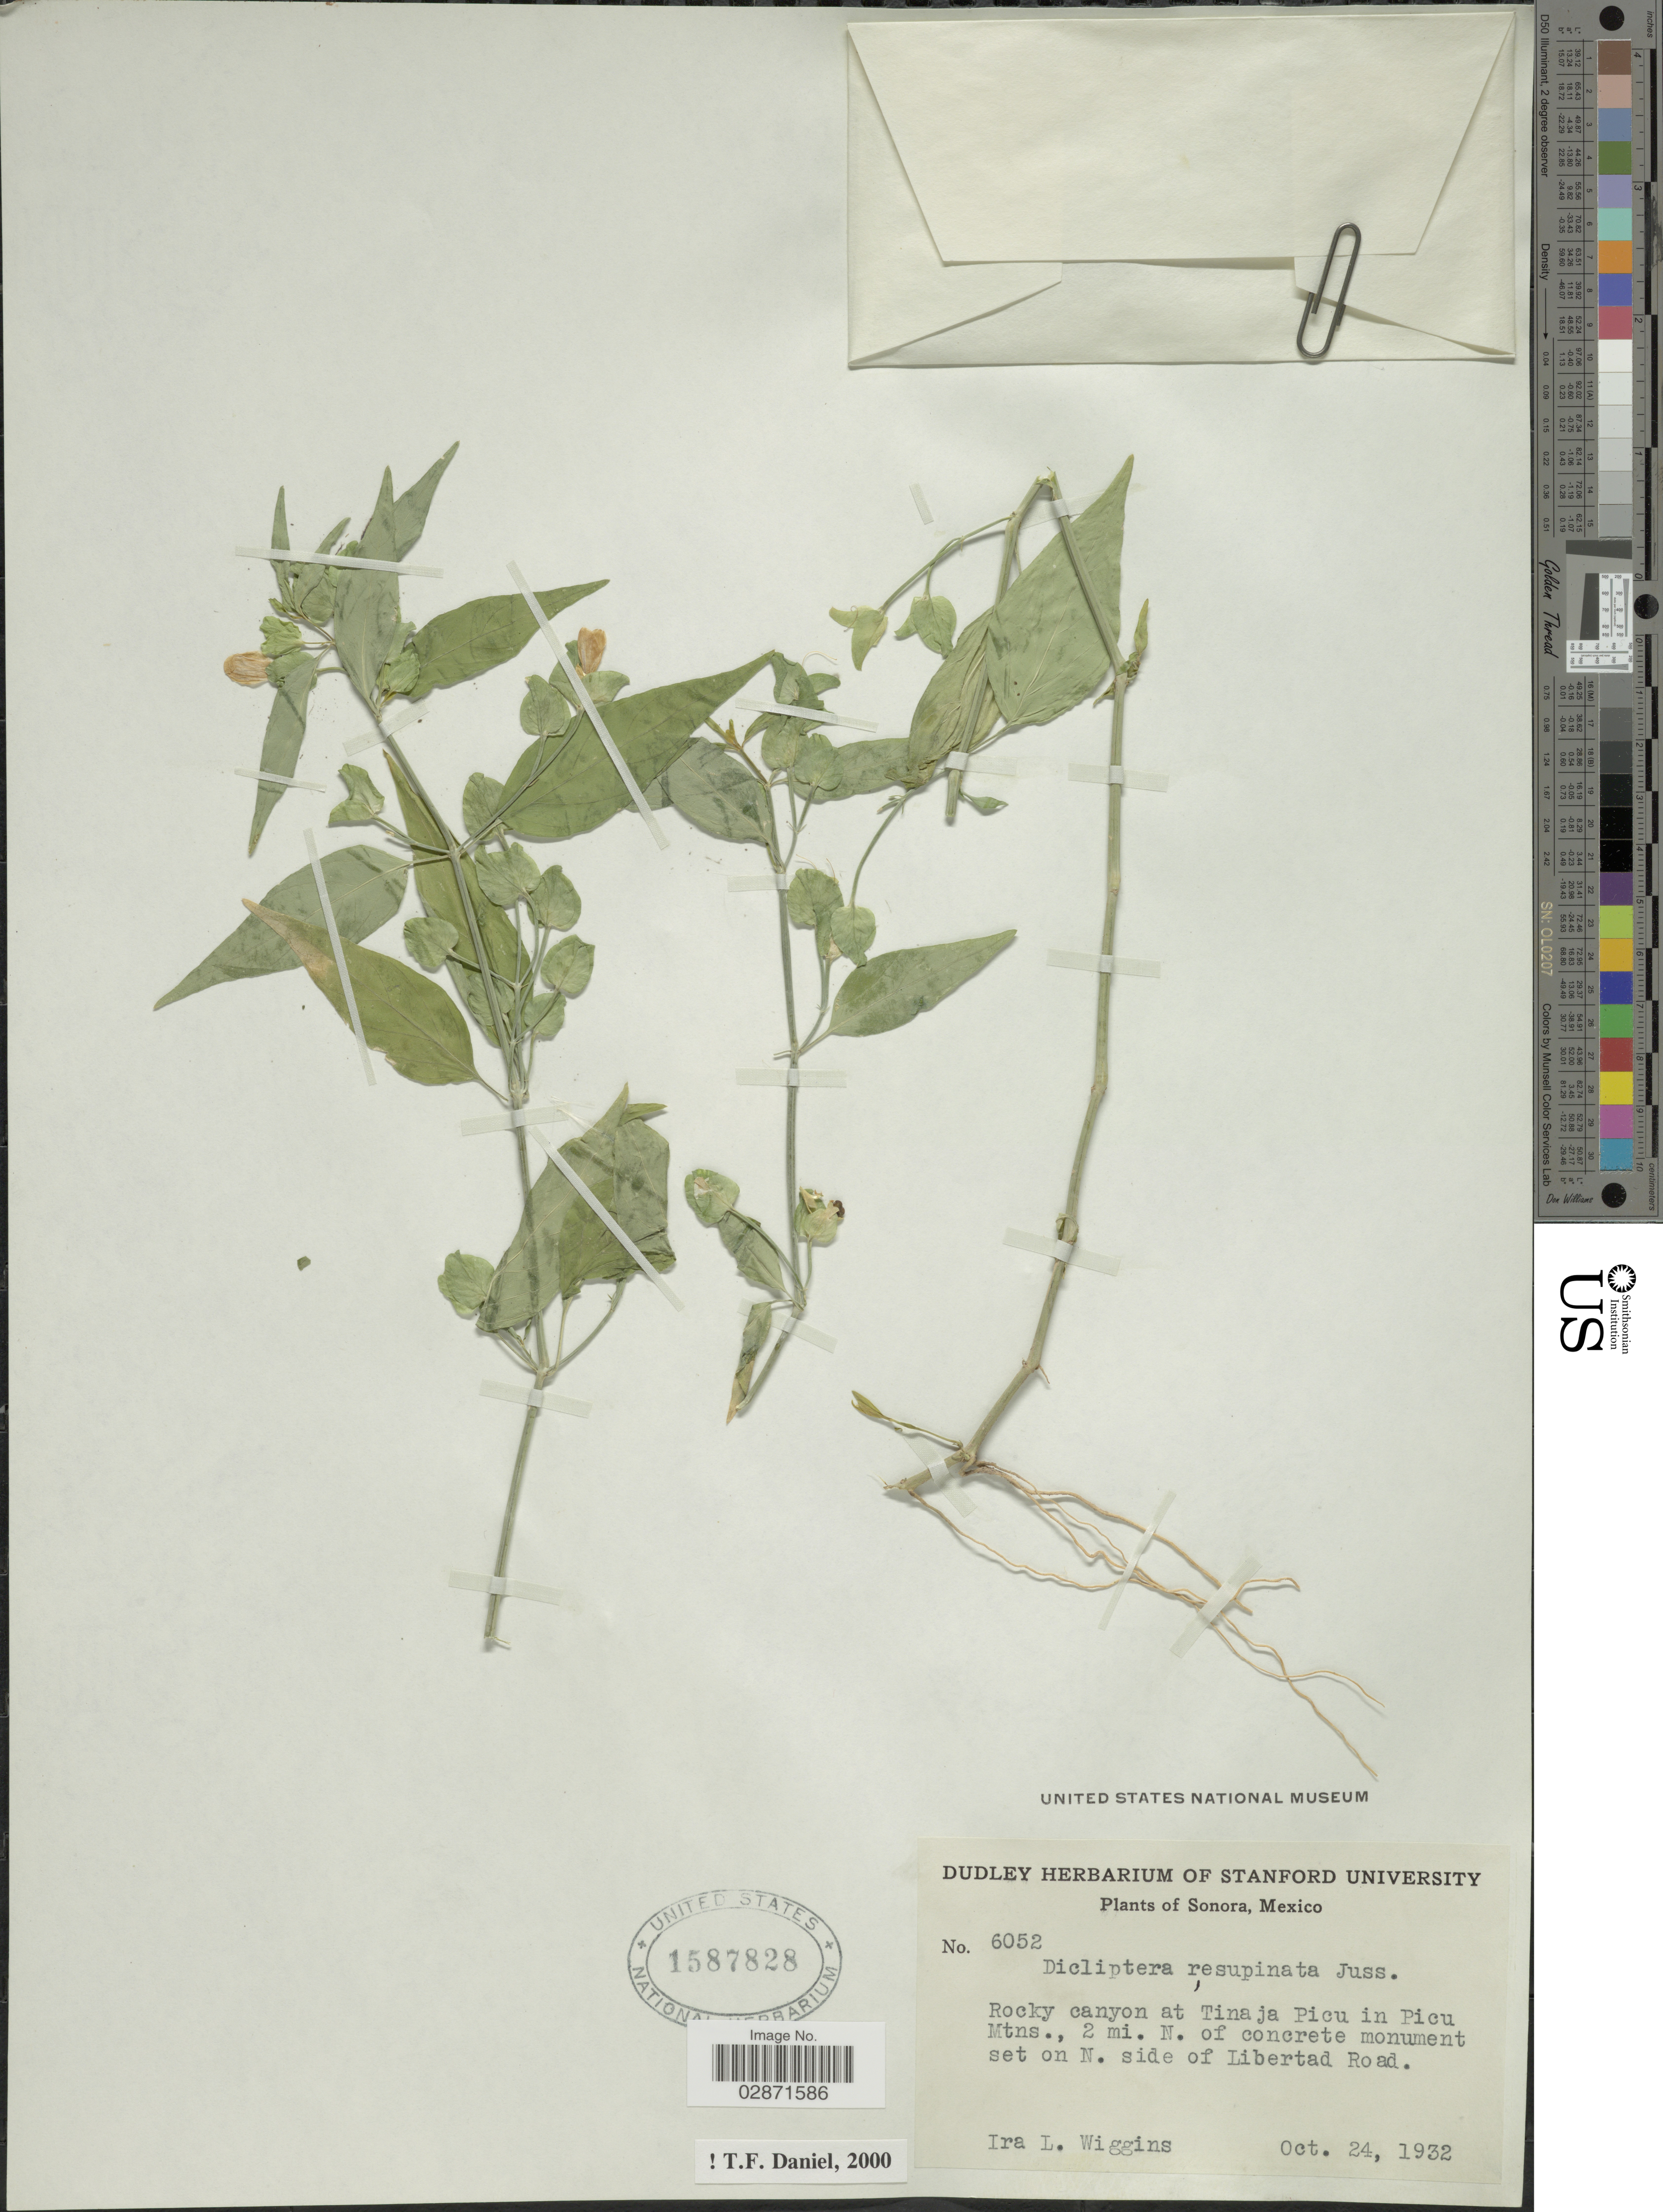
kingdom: Plantae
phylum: Tracheophyta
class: Magnoliopsida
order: Lamiales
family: Acanthaceae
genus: Dicliptera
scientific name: Dicliptera resupinata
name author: (Vahl) Juss.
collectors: I. L. Wiggins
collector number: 6052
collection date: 1932-10-24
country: Mexico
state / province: Sonora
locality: Rocky canyon at Tinaja Picu in Picu Mtns., 2 mi. N. of concrete monument set on N. side of Libertad Road.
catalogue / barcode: US 1587828